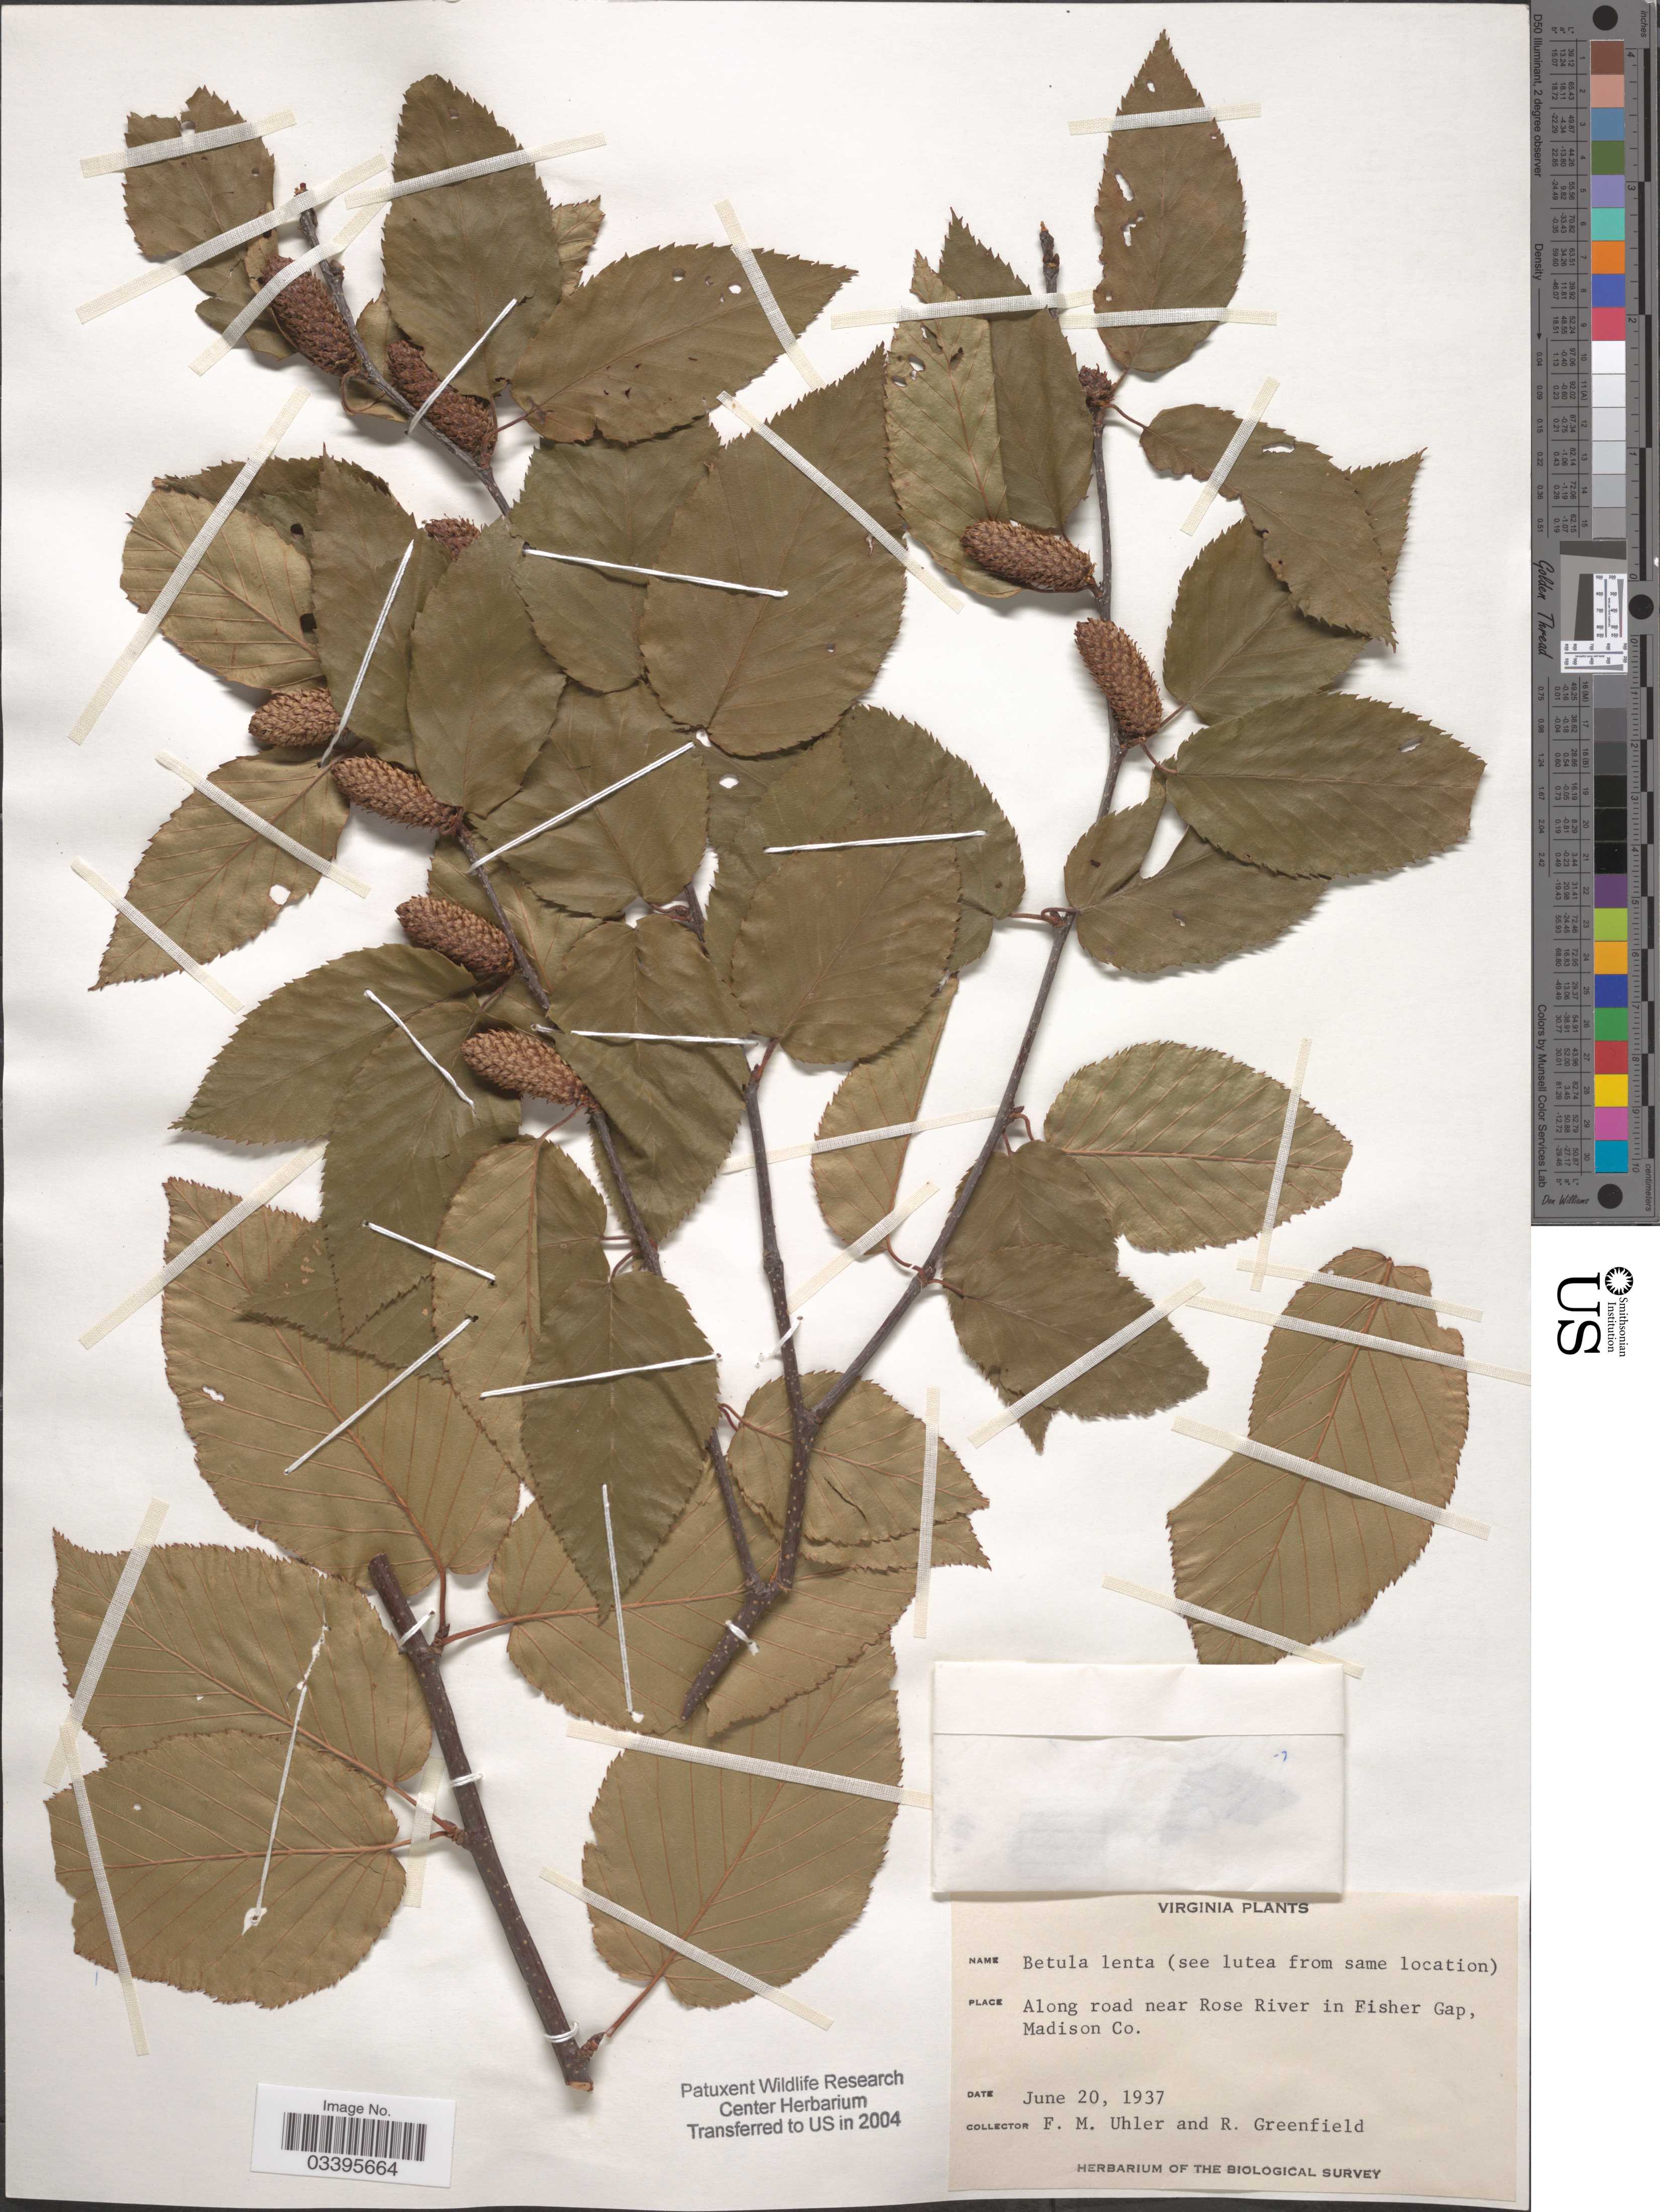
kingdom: Plantae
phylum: Tracheophyta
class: Magnoliopsida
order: Fagales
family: Betulaceae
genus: Betula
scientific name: Betula lenta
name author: L.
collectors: F. M. Uhler & R. Greenfield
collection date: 1937-06-20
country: United States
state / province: Virginia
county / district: Madison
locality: Along road near Rose River in Fisher Gap, Madison Co.